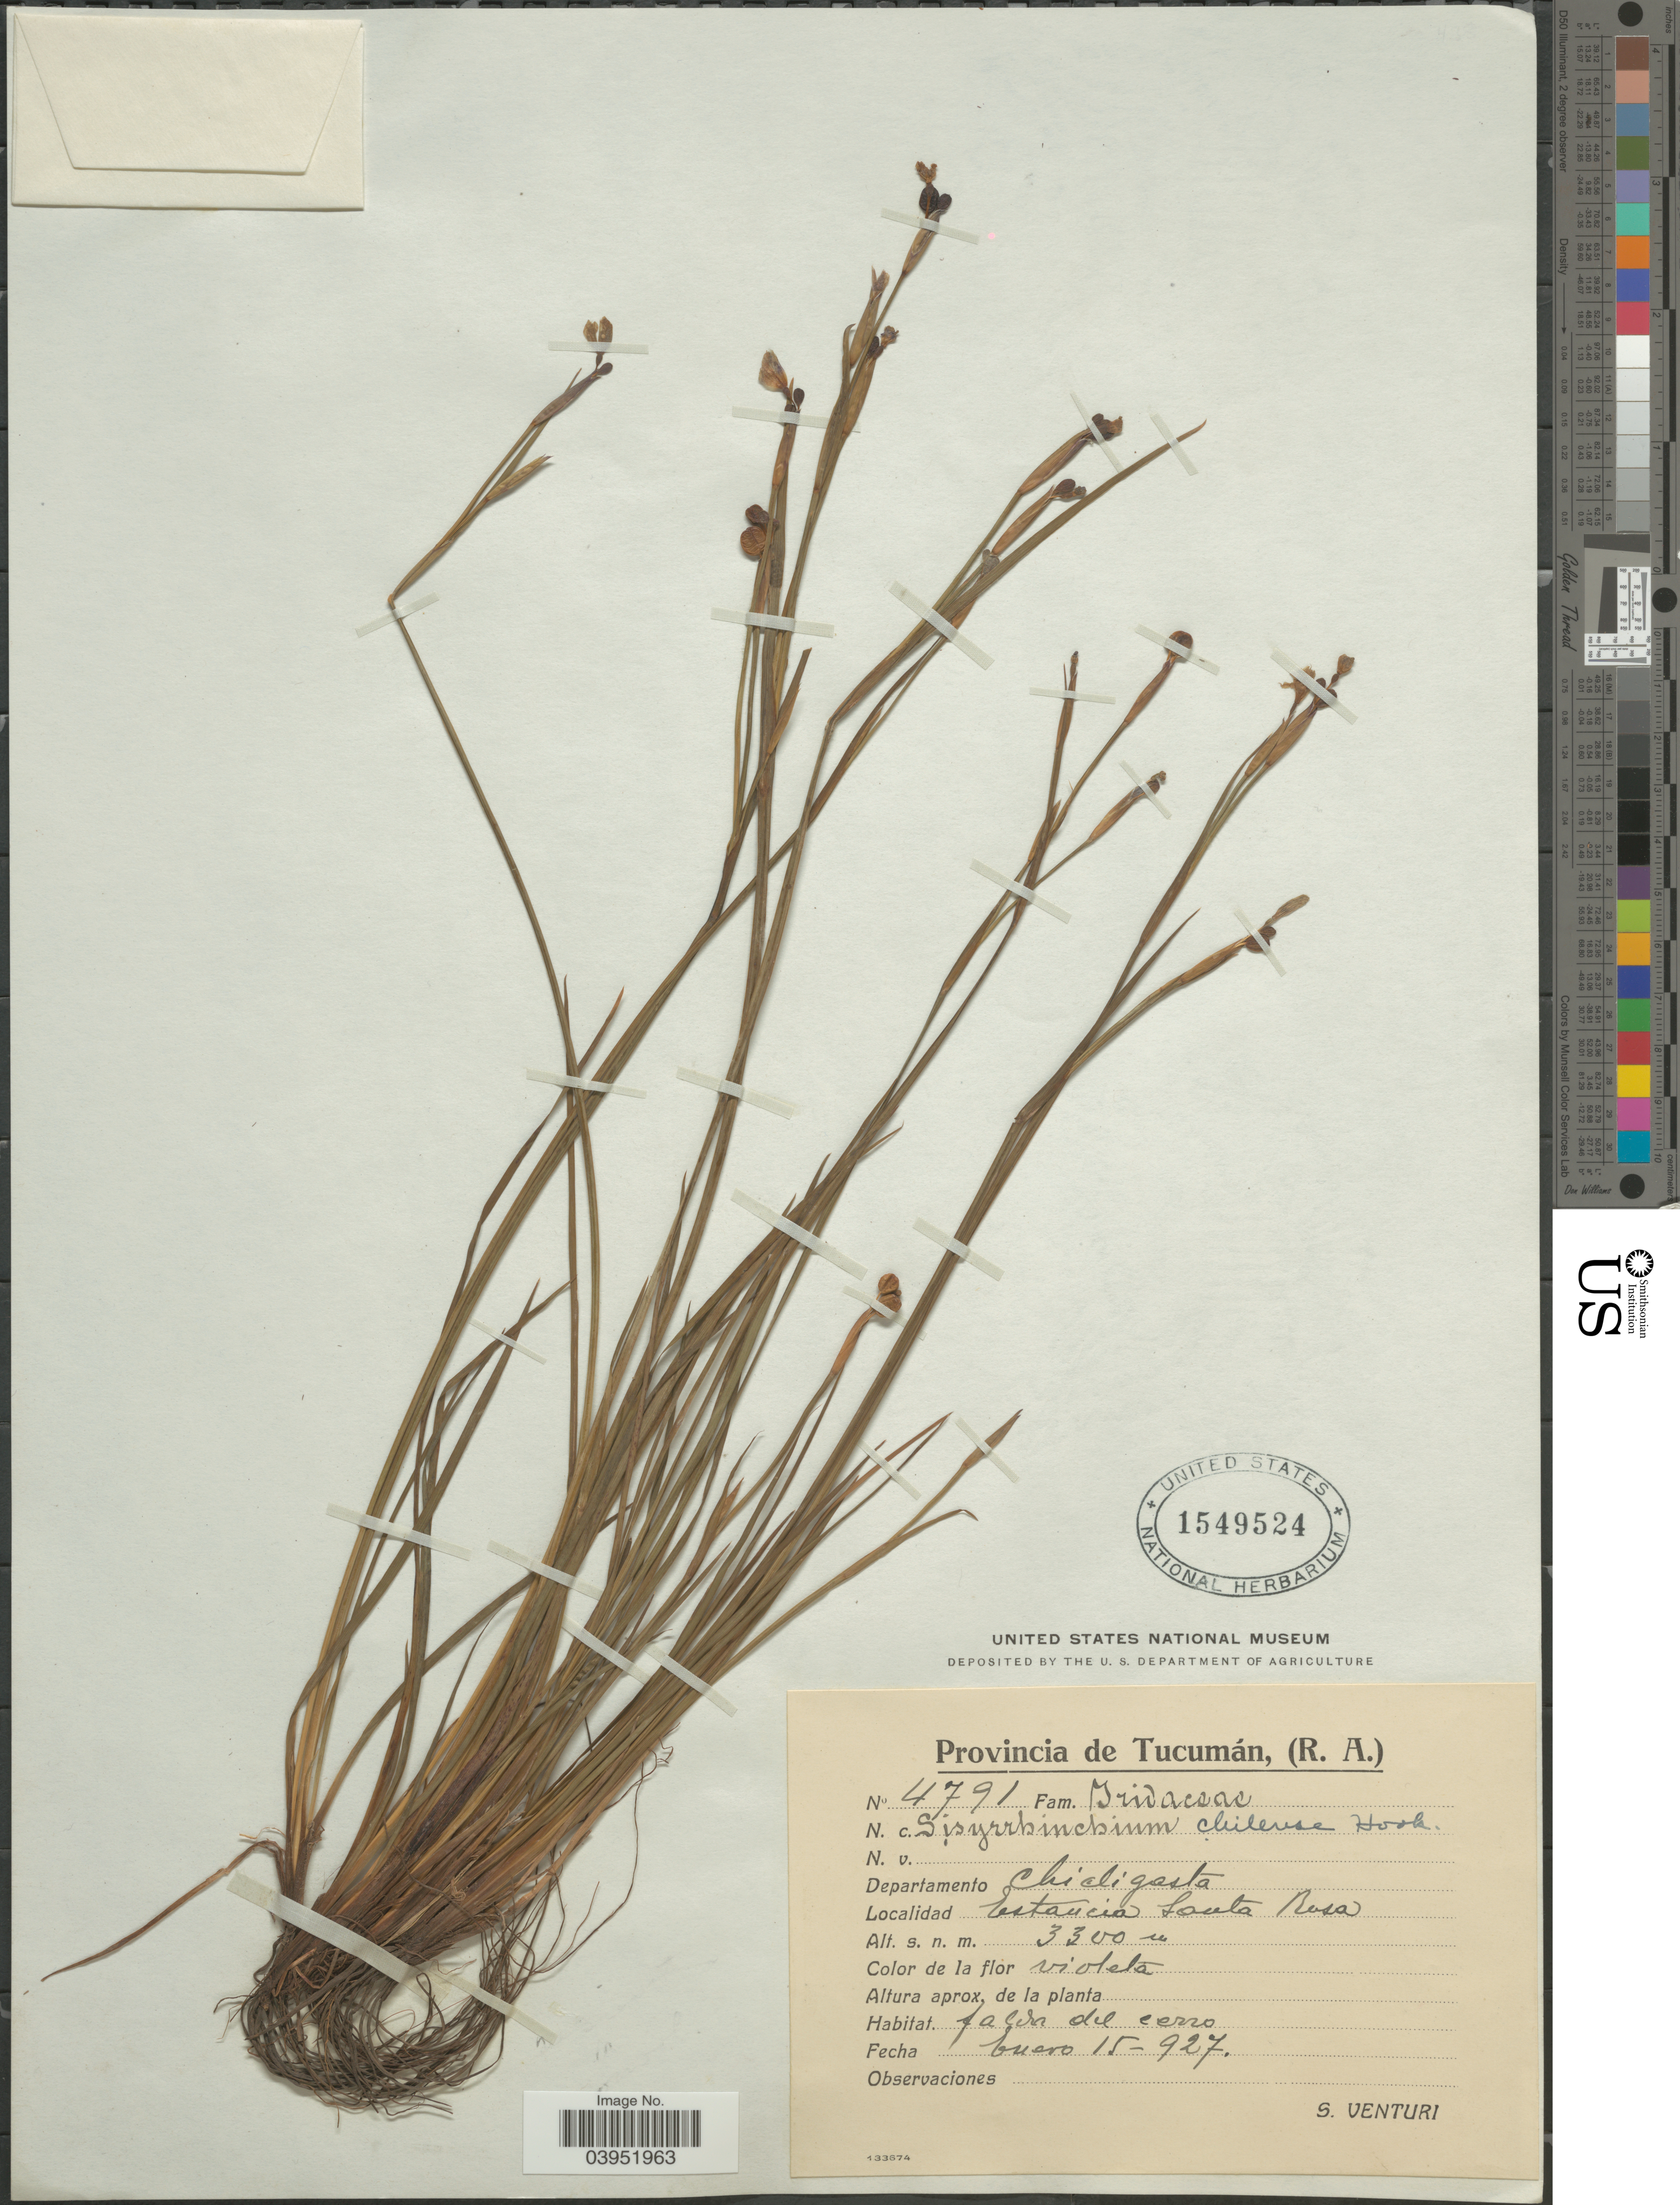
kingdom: Plantae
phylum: Tracheophyta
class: Liliopsida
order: Asparagales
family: Iridaceae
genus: Sisyrinchium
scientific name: Sisyrinchium chilense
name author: Hook.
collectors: S. Venturi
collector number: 4791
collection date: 1927-01-15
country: Argentina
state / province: Tucuman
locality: Departamento Chicligasta. Estancia Santa Rosa.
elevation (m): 3300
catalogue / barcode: US 1549524